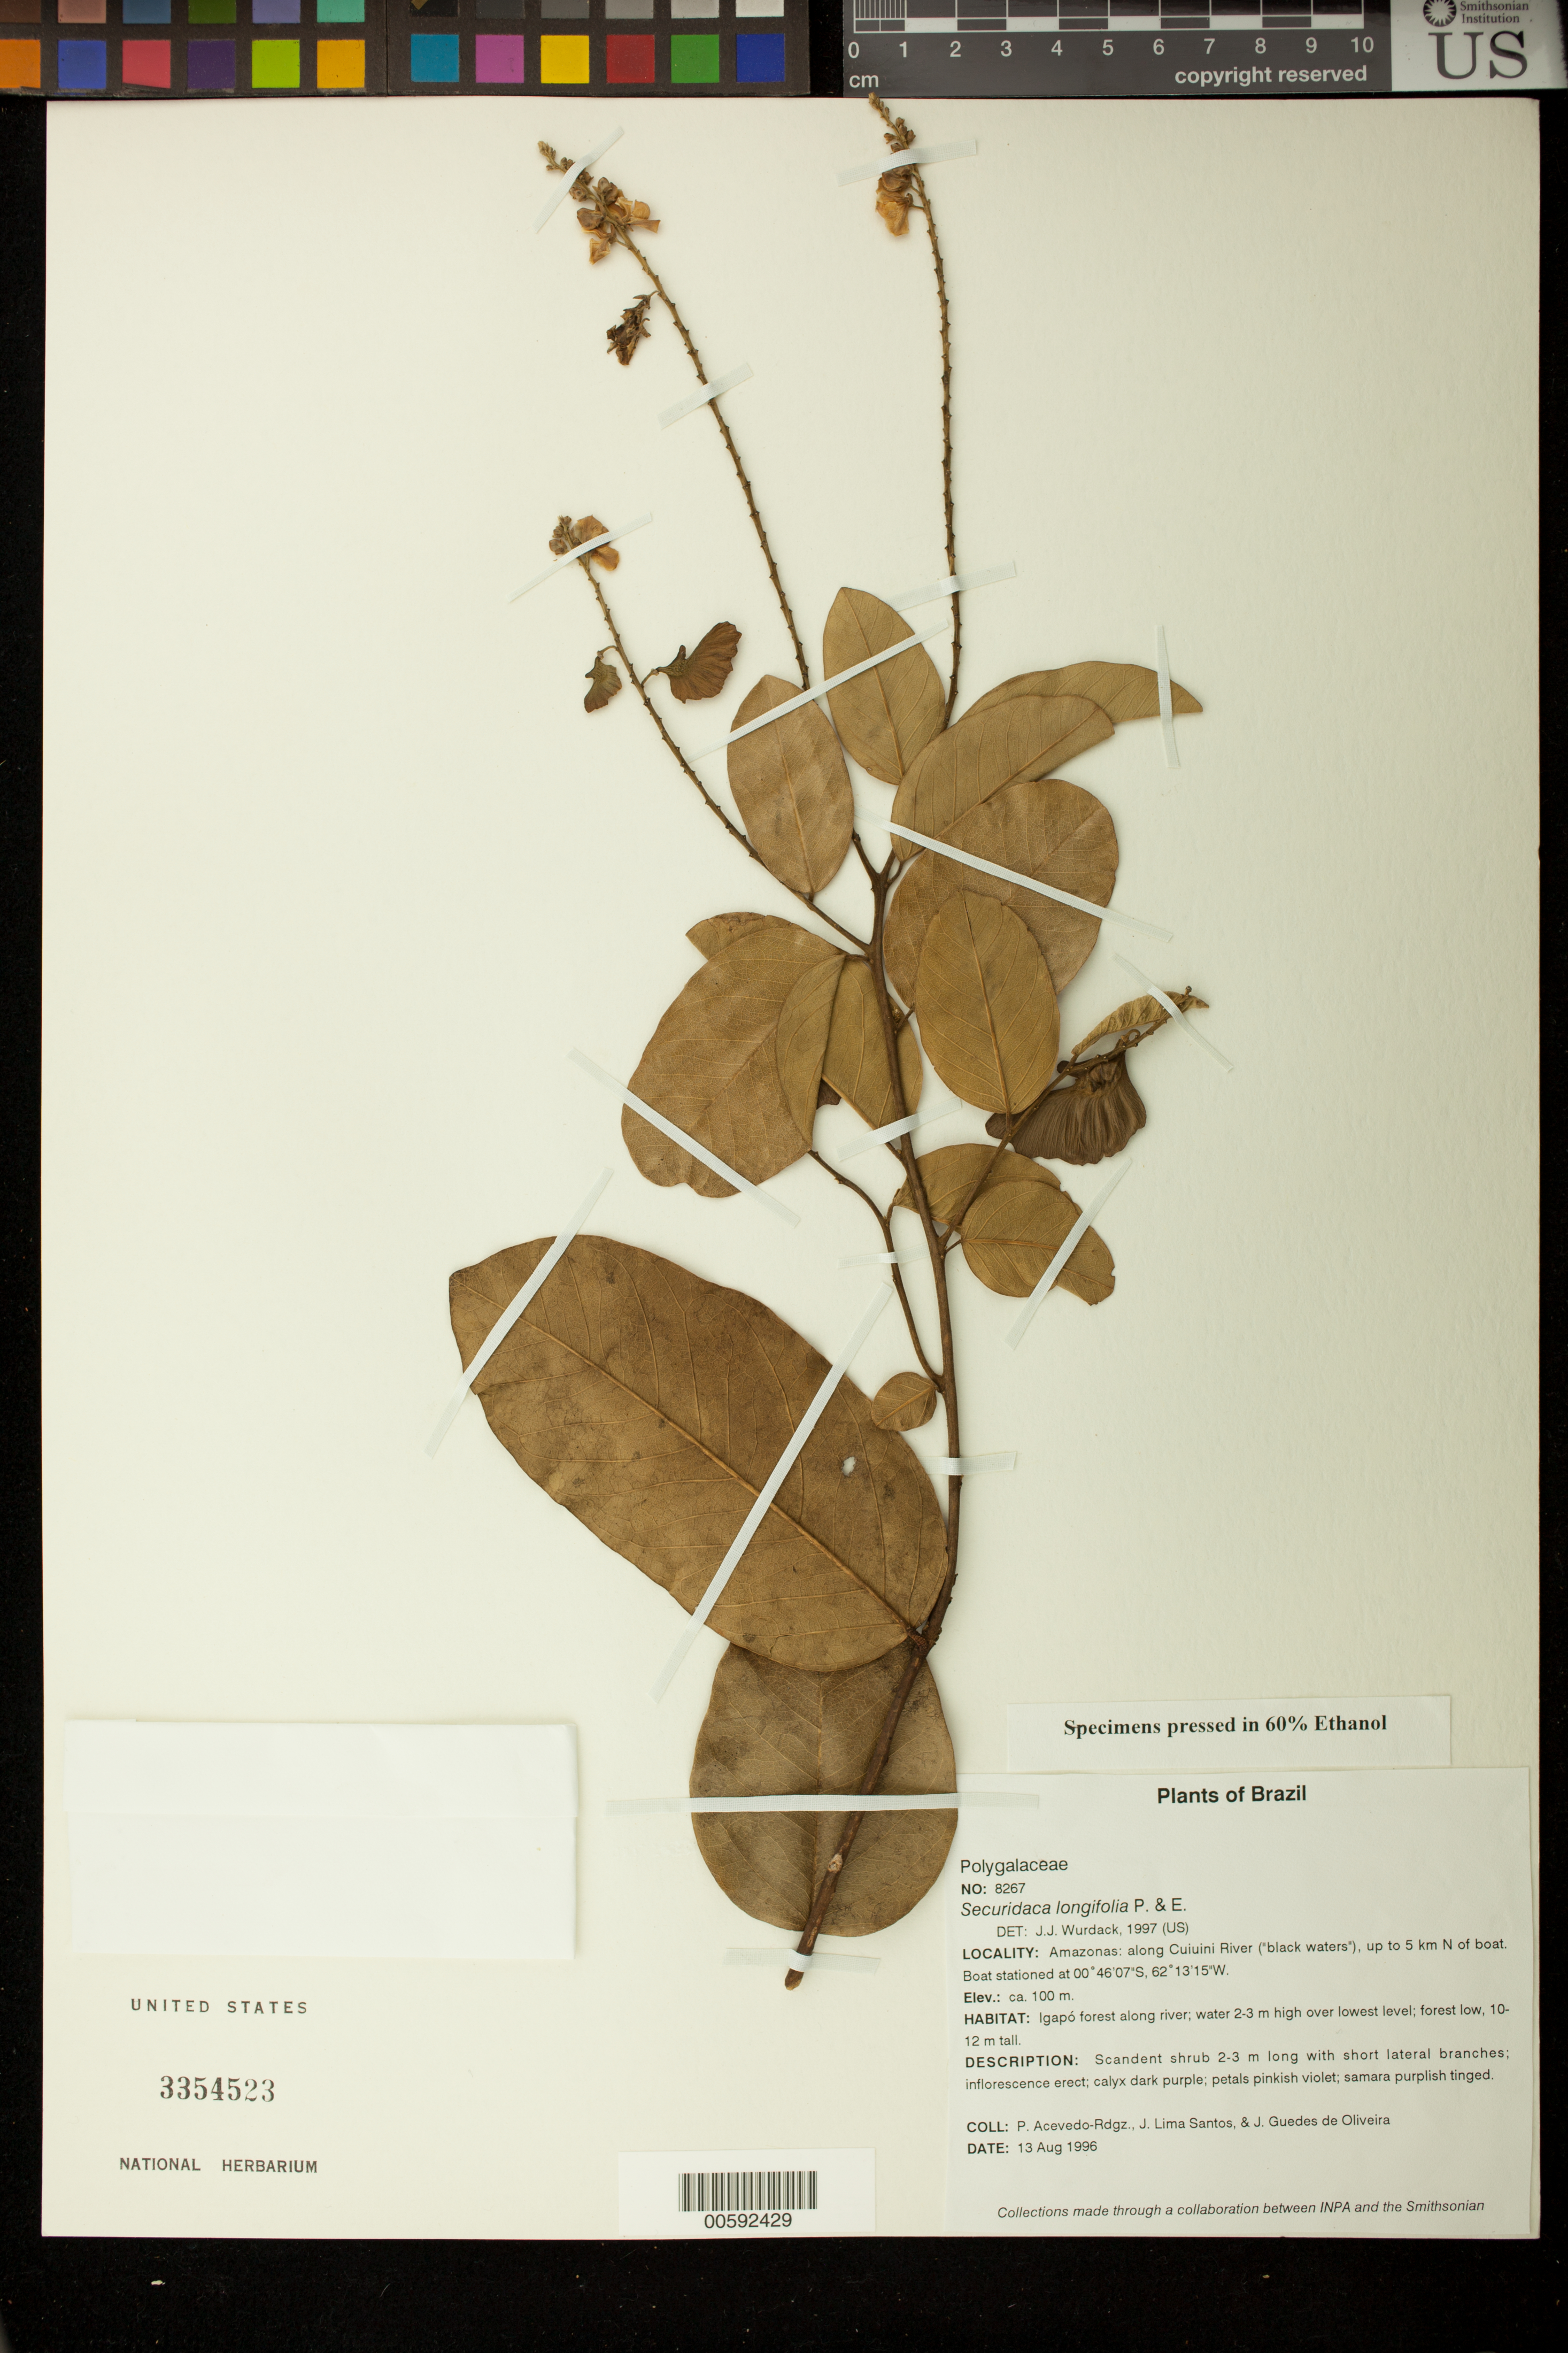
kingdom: Plantae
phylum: Tracheophyta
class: Magnoliopsida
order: Fabales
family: Polygalaceae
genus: Securidaca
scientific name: Securidaca longifolia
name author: Poepp. & Endl.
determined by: Wurdack, John J., (US), US (UNITED STATES)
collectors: P. Acevedo-Rodr., J. L. Santos & J. Guedes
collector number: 8267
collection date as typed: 13 Aug 1996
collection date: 1996-08-13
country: Brazil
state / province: Amazonas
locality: Amazonas: along Cuiuini River ("blackwaters"), up to 5 km N of boat. Boat stationed at coordinates.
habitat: Igapo forest along river; water 2-3 m high above lower level.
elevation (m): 100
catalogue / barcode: US 3354523